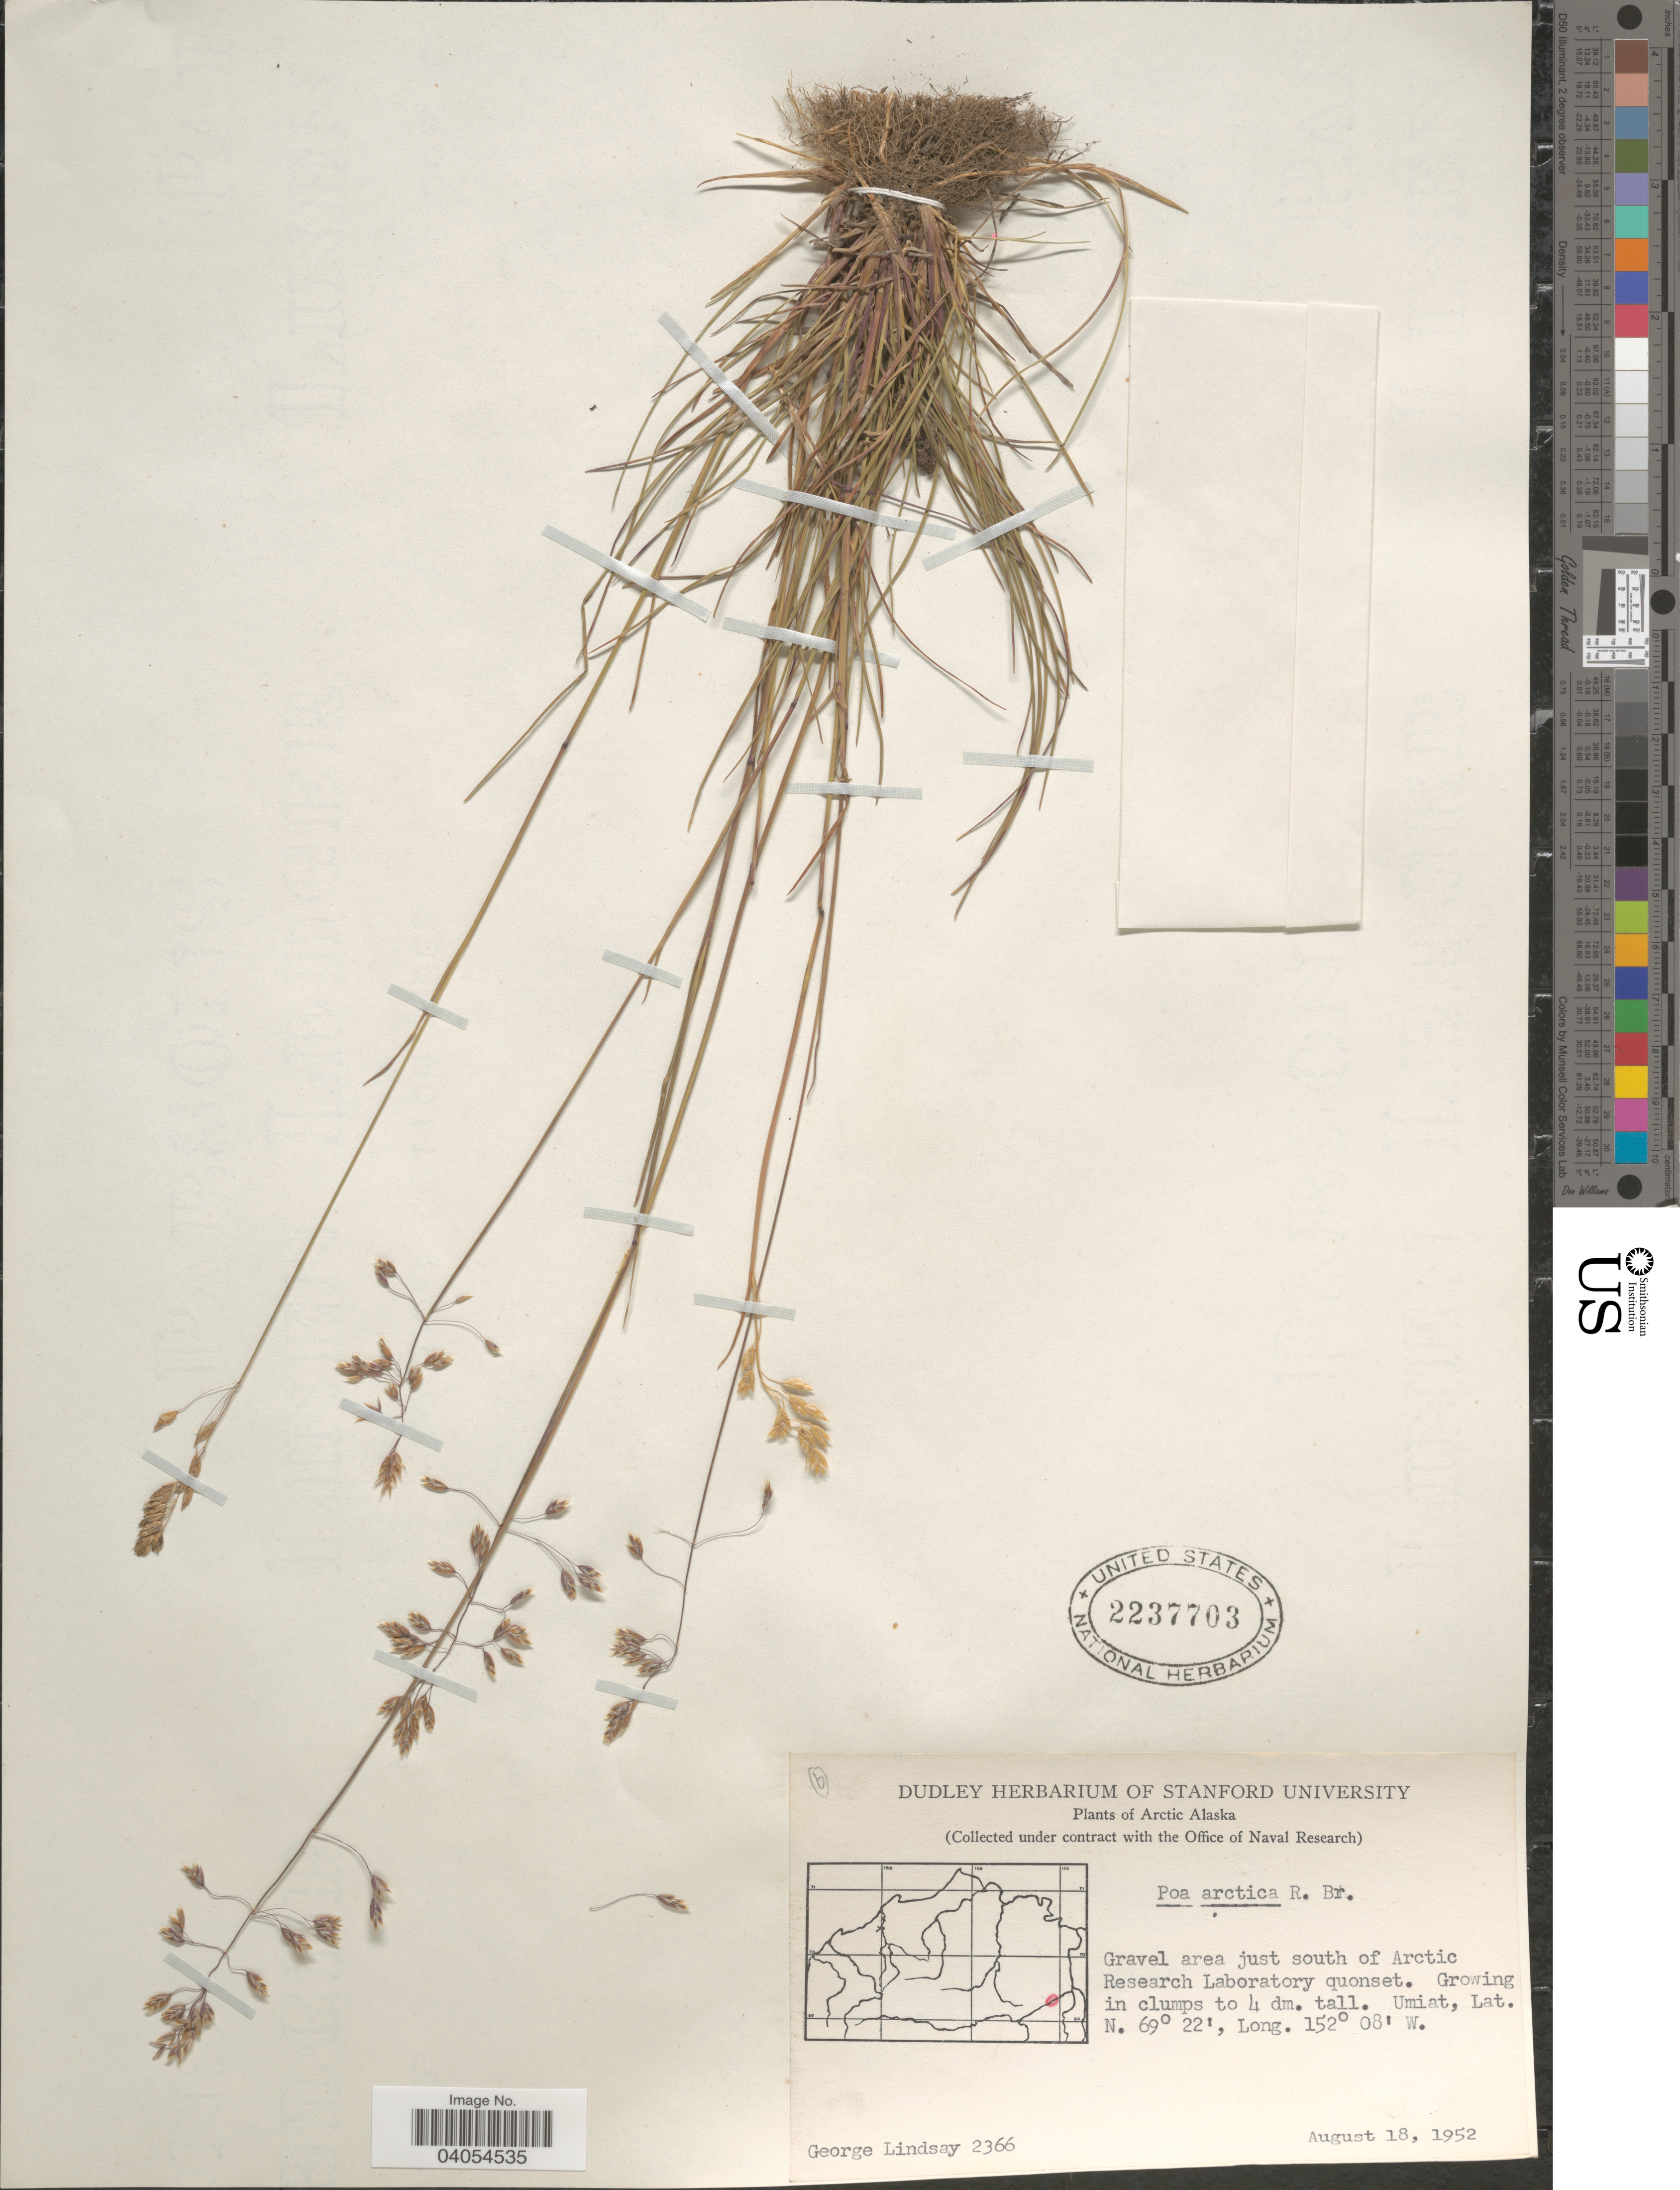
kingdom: Plantae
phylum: Tracheophyta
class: Liliopsida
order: Poales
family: Poaceae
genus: Poa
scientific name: Poa arctica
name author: R. Br.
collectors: G. Lindsay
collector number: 2366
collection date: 1952-08-18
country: United States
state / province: Alaska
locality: Arctic Alaska. Gravel area just south of Arctic Research Laboratory quonset. Umiat.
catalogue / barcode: US 2237703